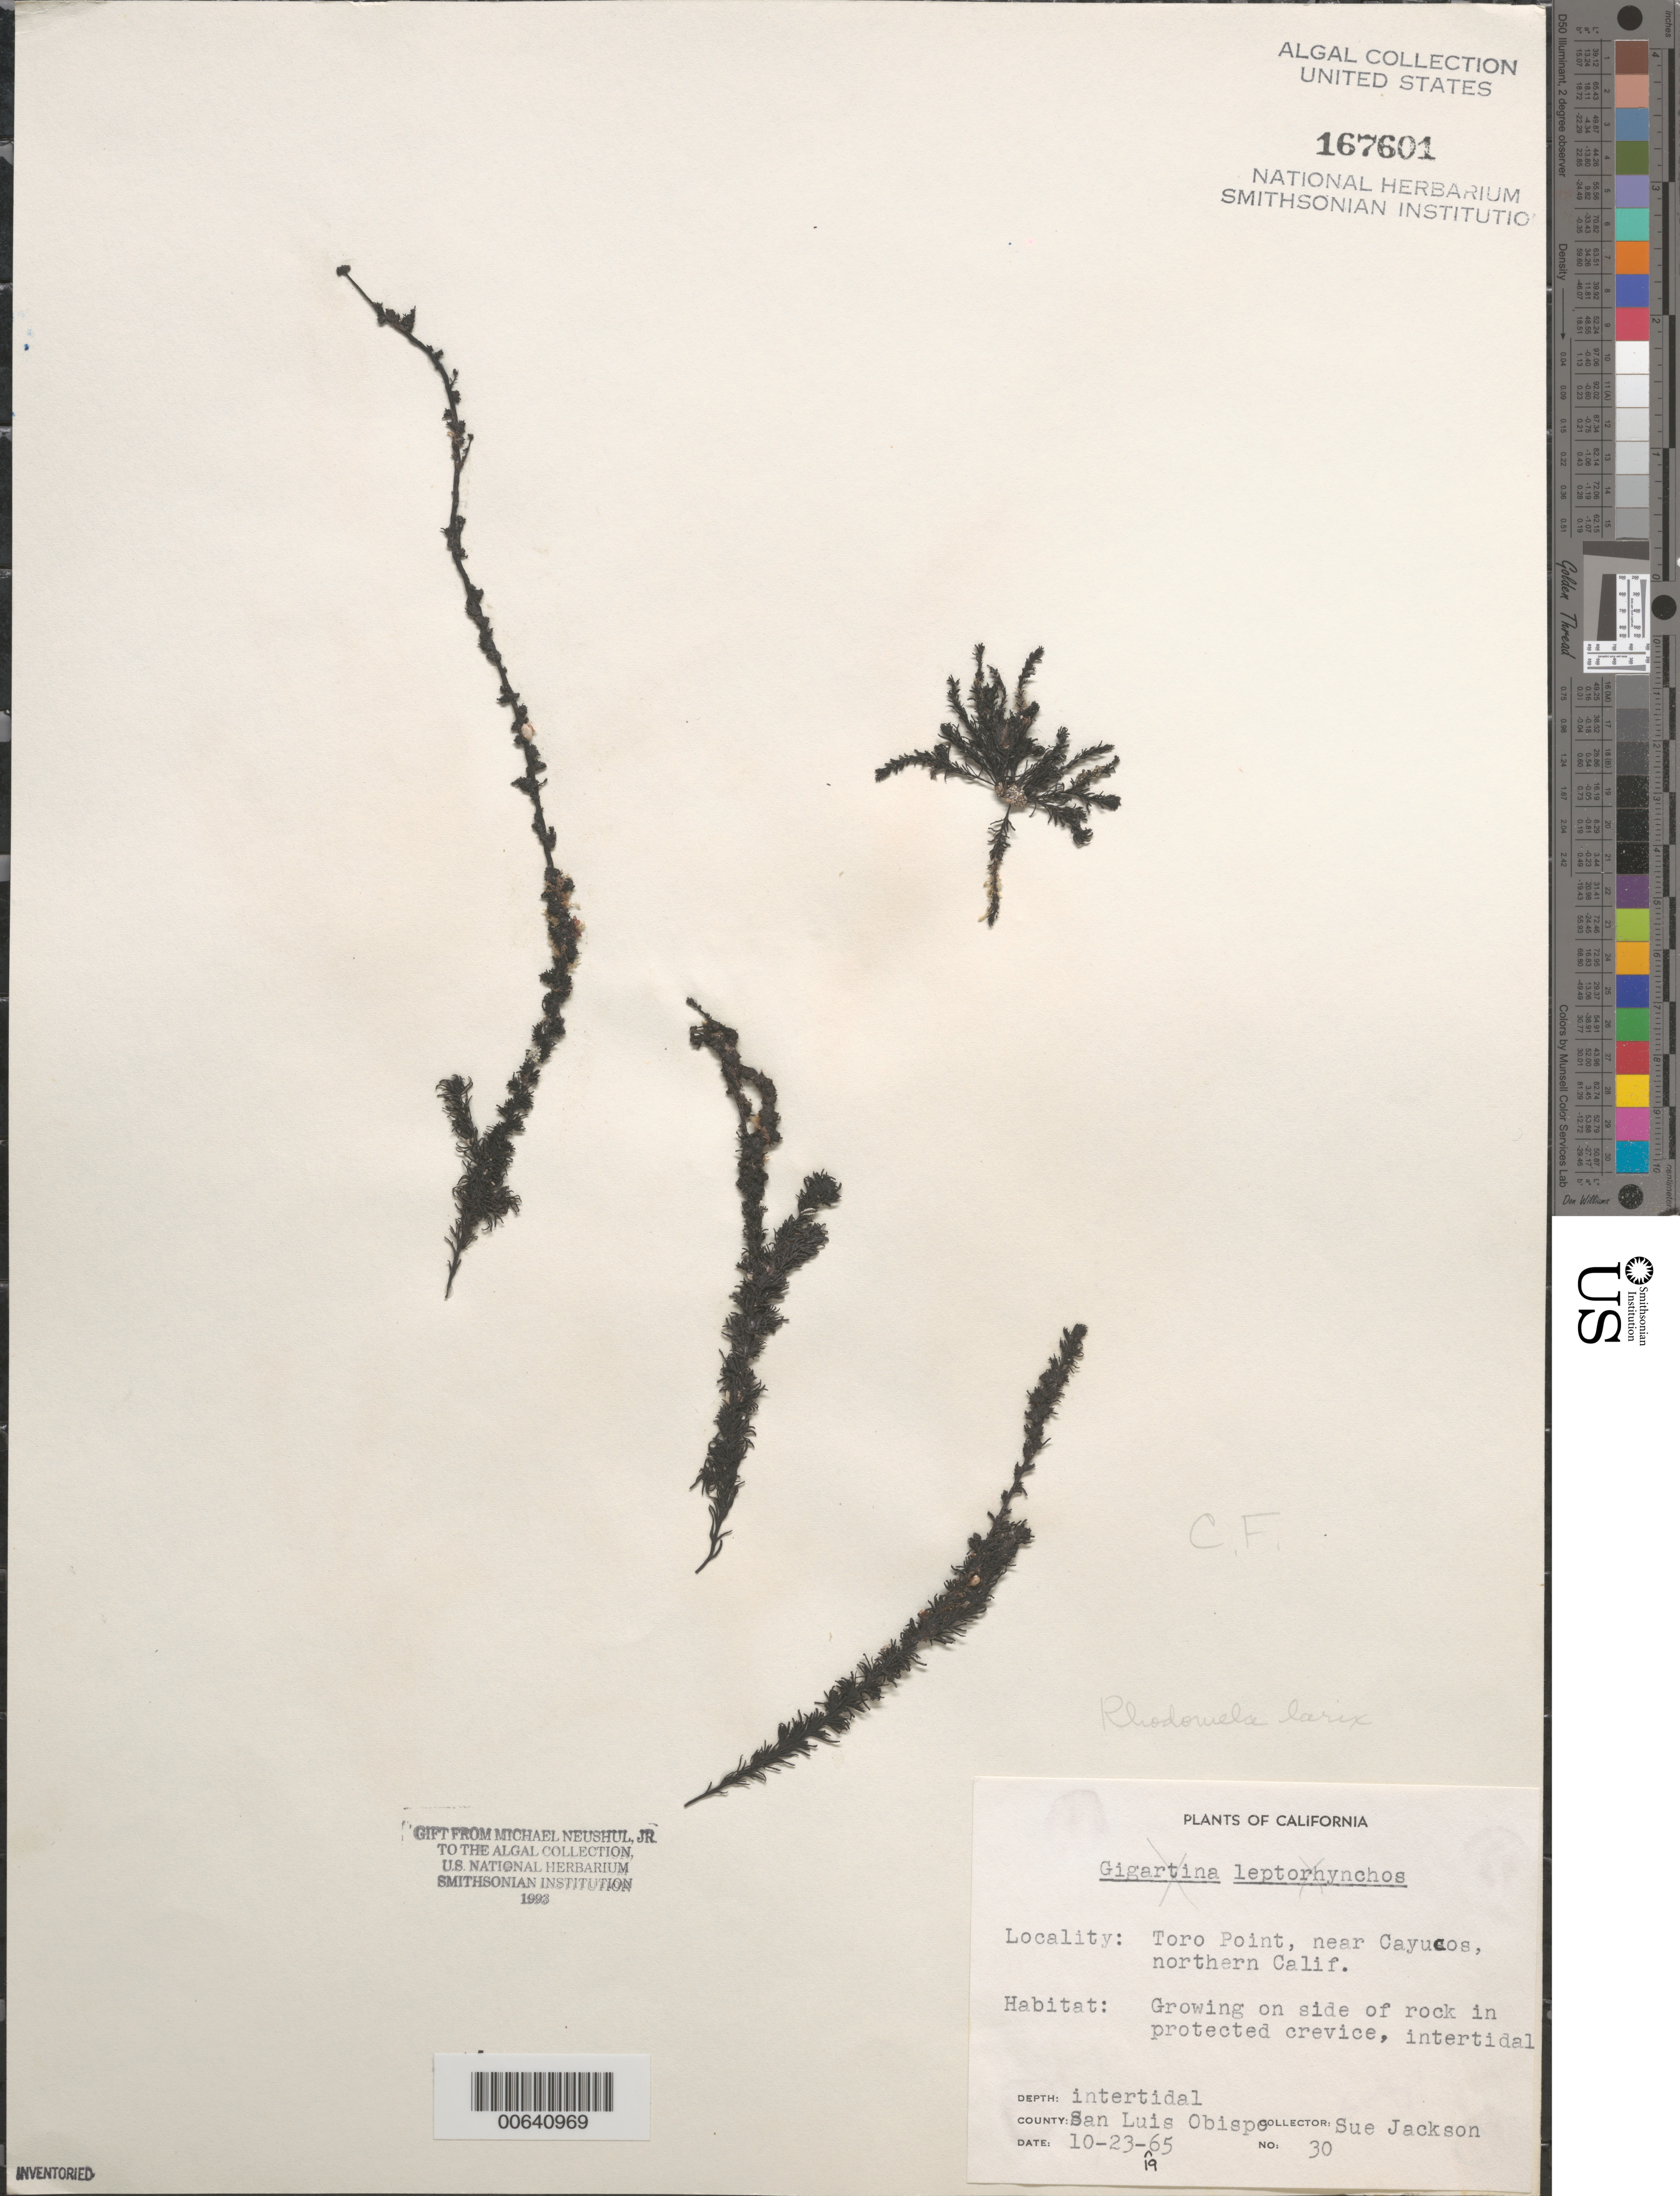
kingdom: Plantae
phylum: Rhodophyta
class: Florideophyceae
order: Ceramiales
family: Rhodomelaceae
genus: Neorhodomela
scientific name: Neorhodomela larix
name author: (Turner) Masuda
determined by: Algae name updating Project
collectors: S. Jackson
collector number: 30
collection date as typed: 23 Oct 1965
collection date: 1965-10-23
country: United States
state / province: California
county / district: San Luis Obispo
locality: Toro Point, near Cayucos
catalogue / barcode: US 167601